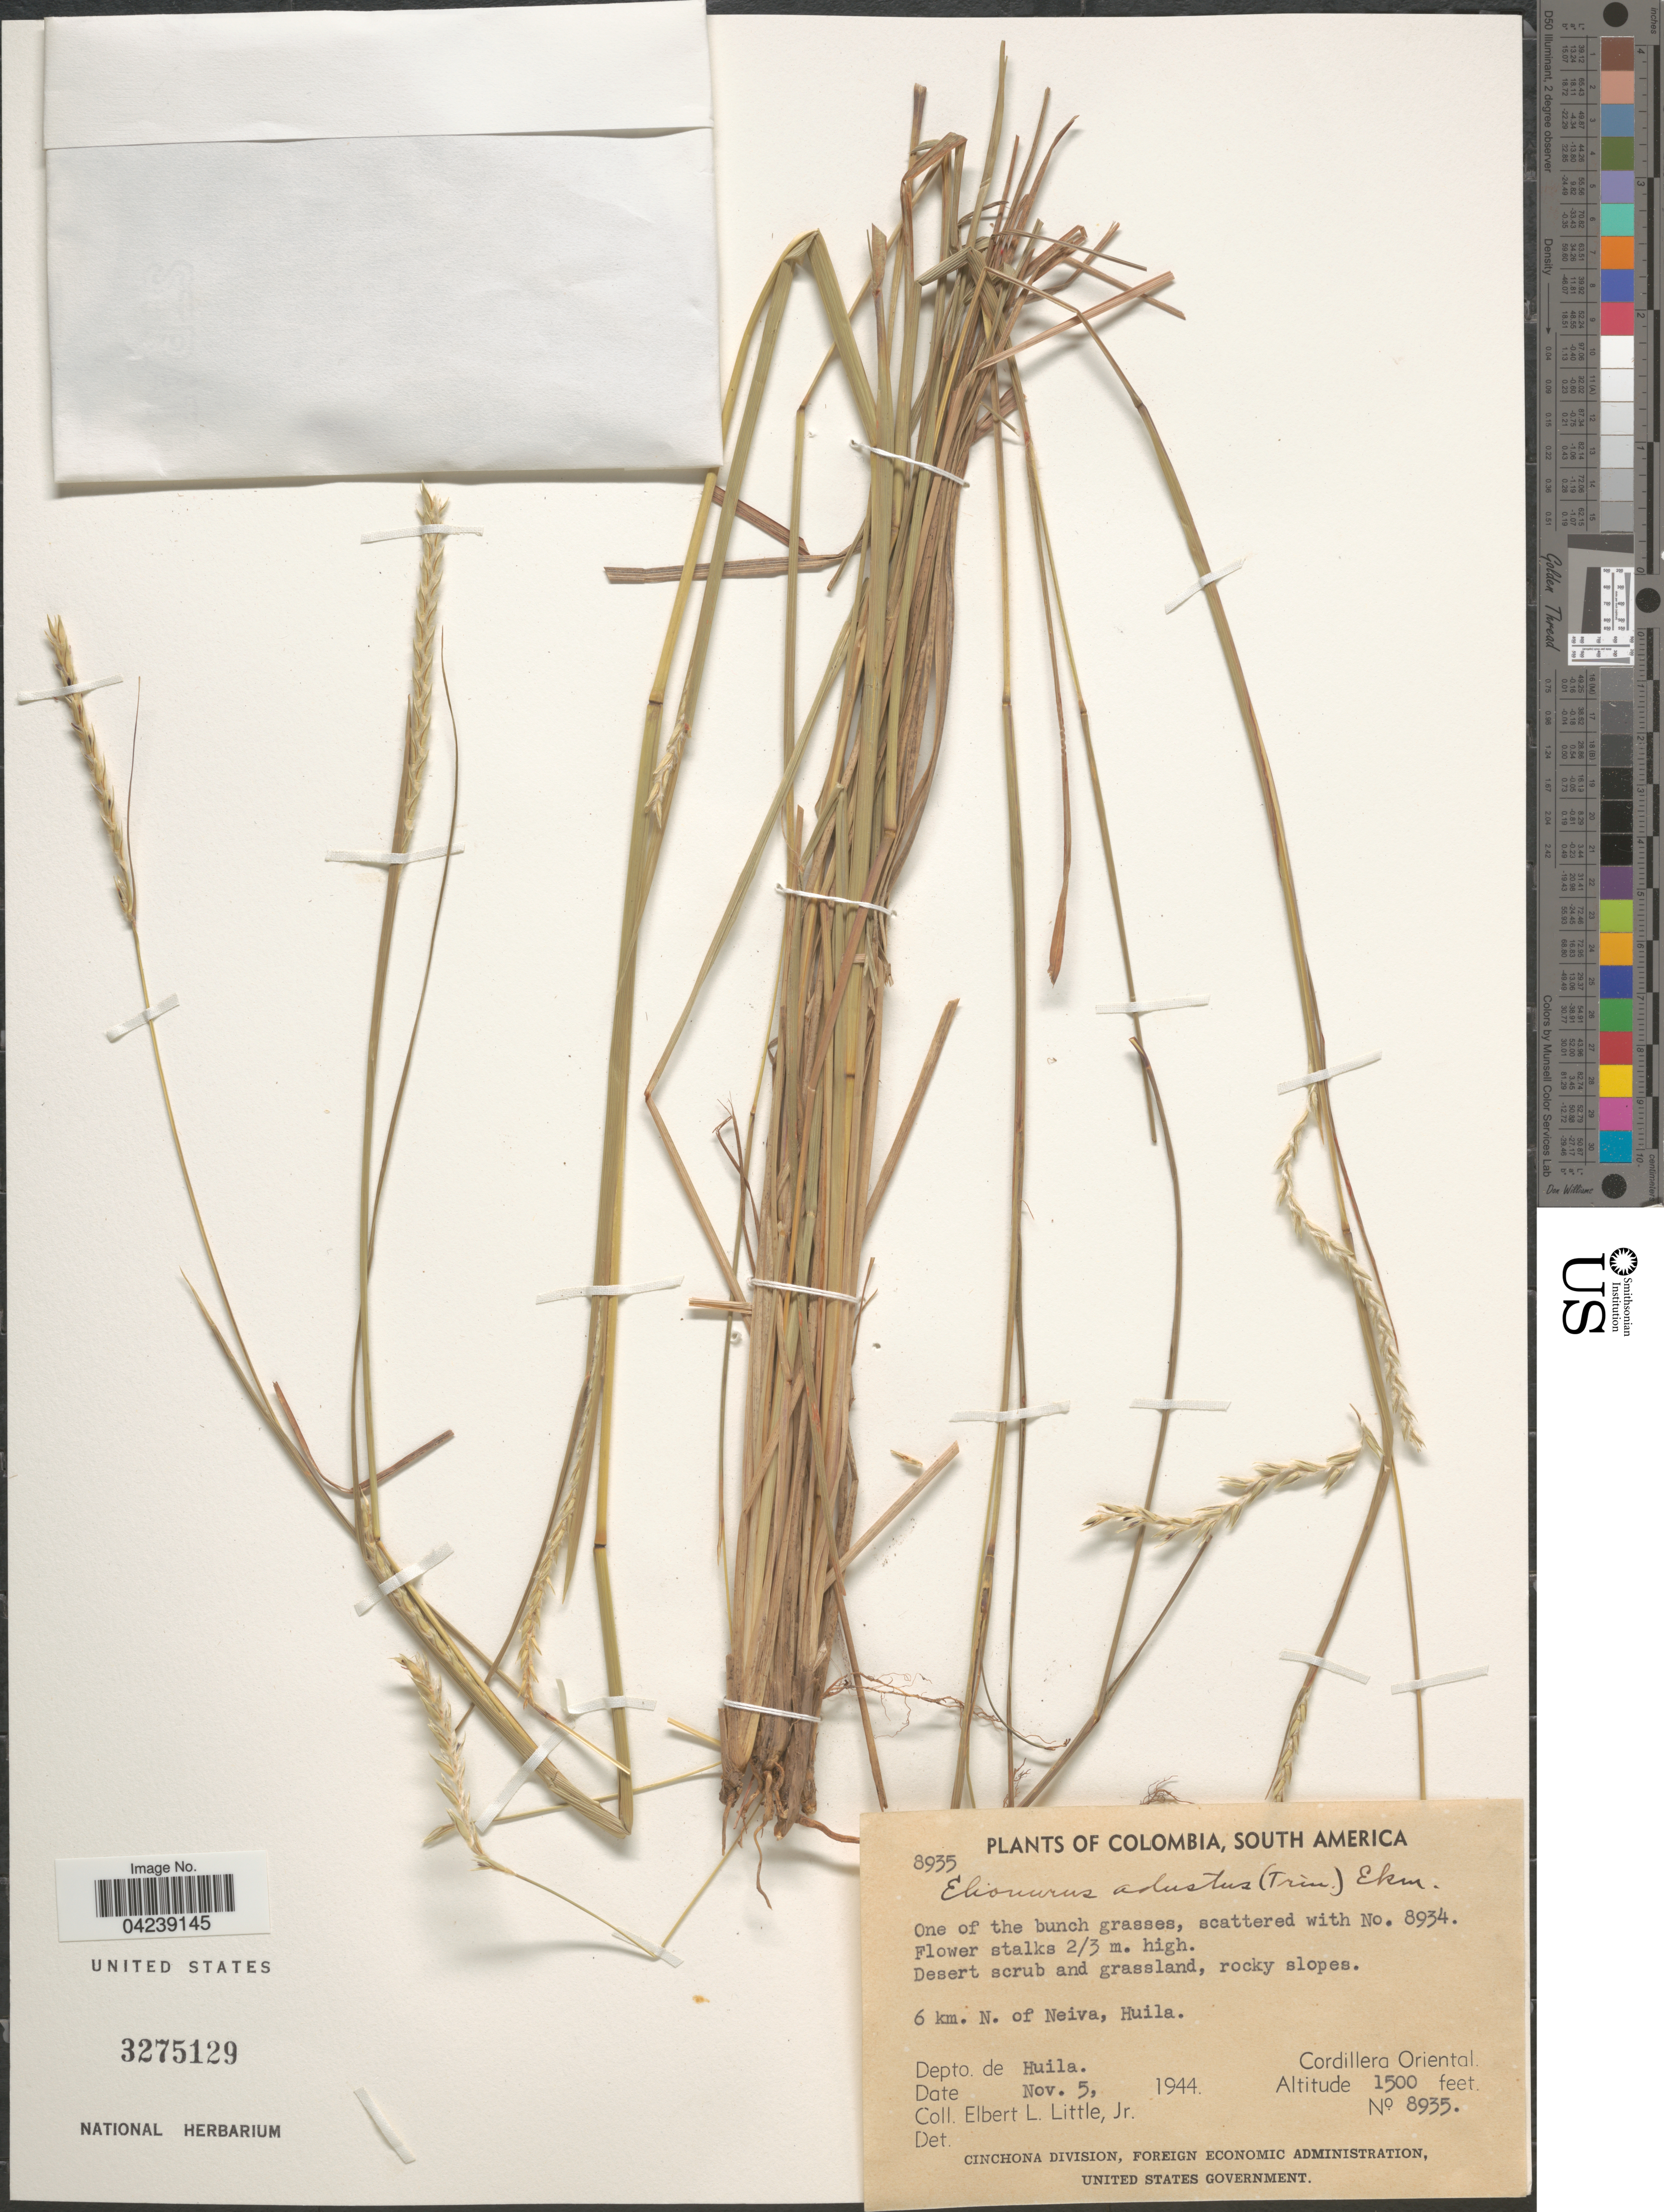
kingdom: Plantae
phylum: Tracheophyta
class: Liliopsida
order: Poales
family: Poaceae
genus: Elionurus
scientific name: Elionurus muticus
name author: (Spreng.) Kuntze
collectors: E. L. Little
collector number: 8935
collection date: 1944-11-05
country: Colombia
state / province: Huila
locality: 6 km. N. of Neiva, Huila. Depto. de Huila. Cordillera Oriental.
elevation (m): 457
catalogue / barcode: US 3275129